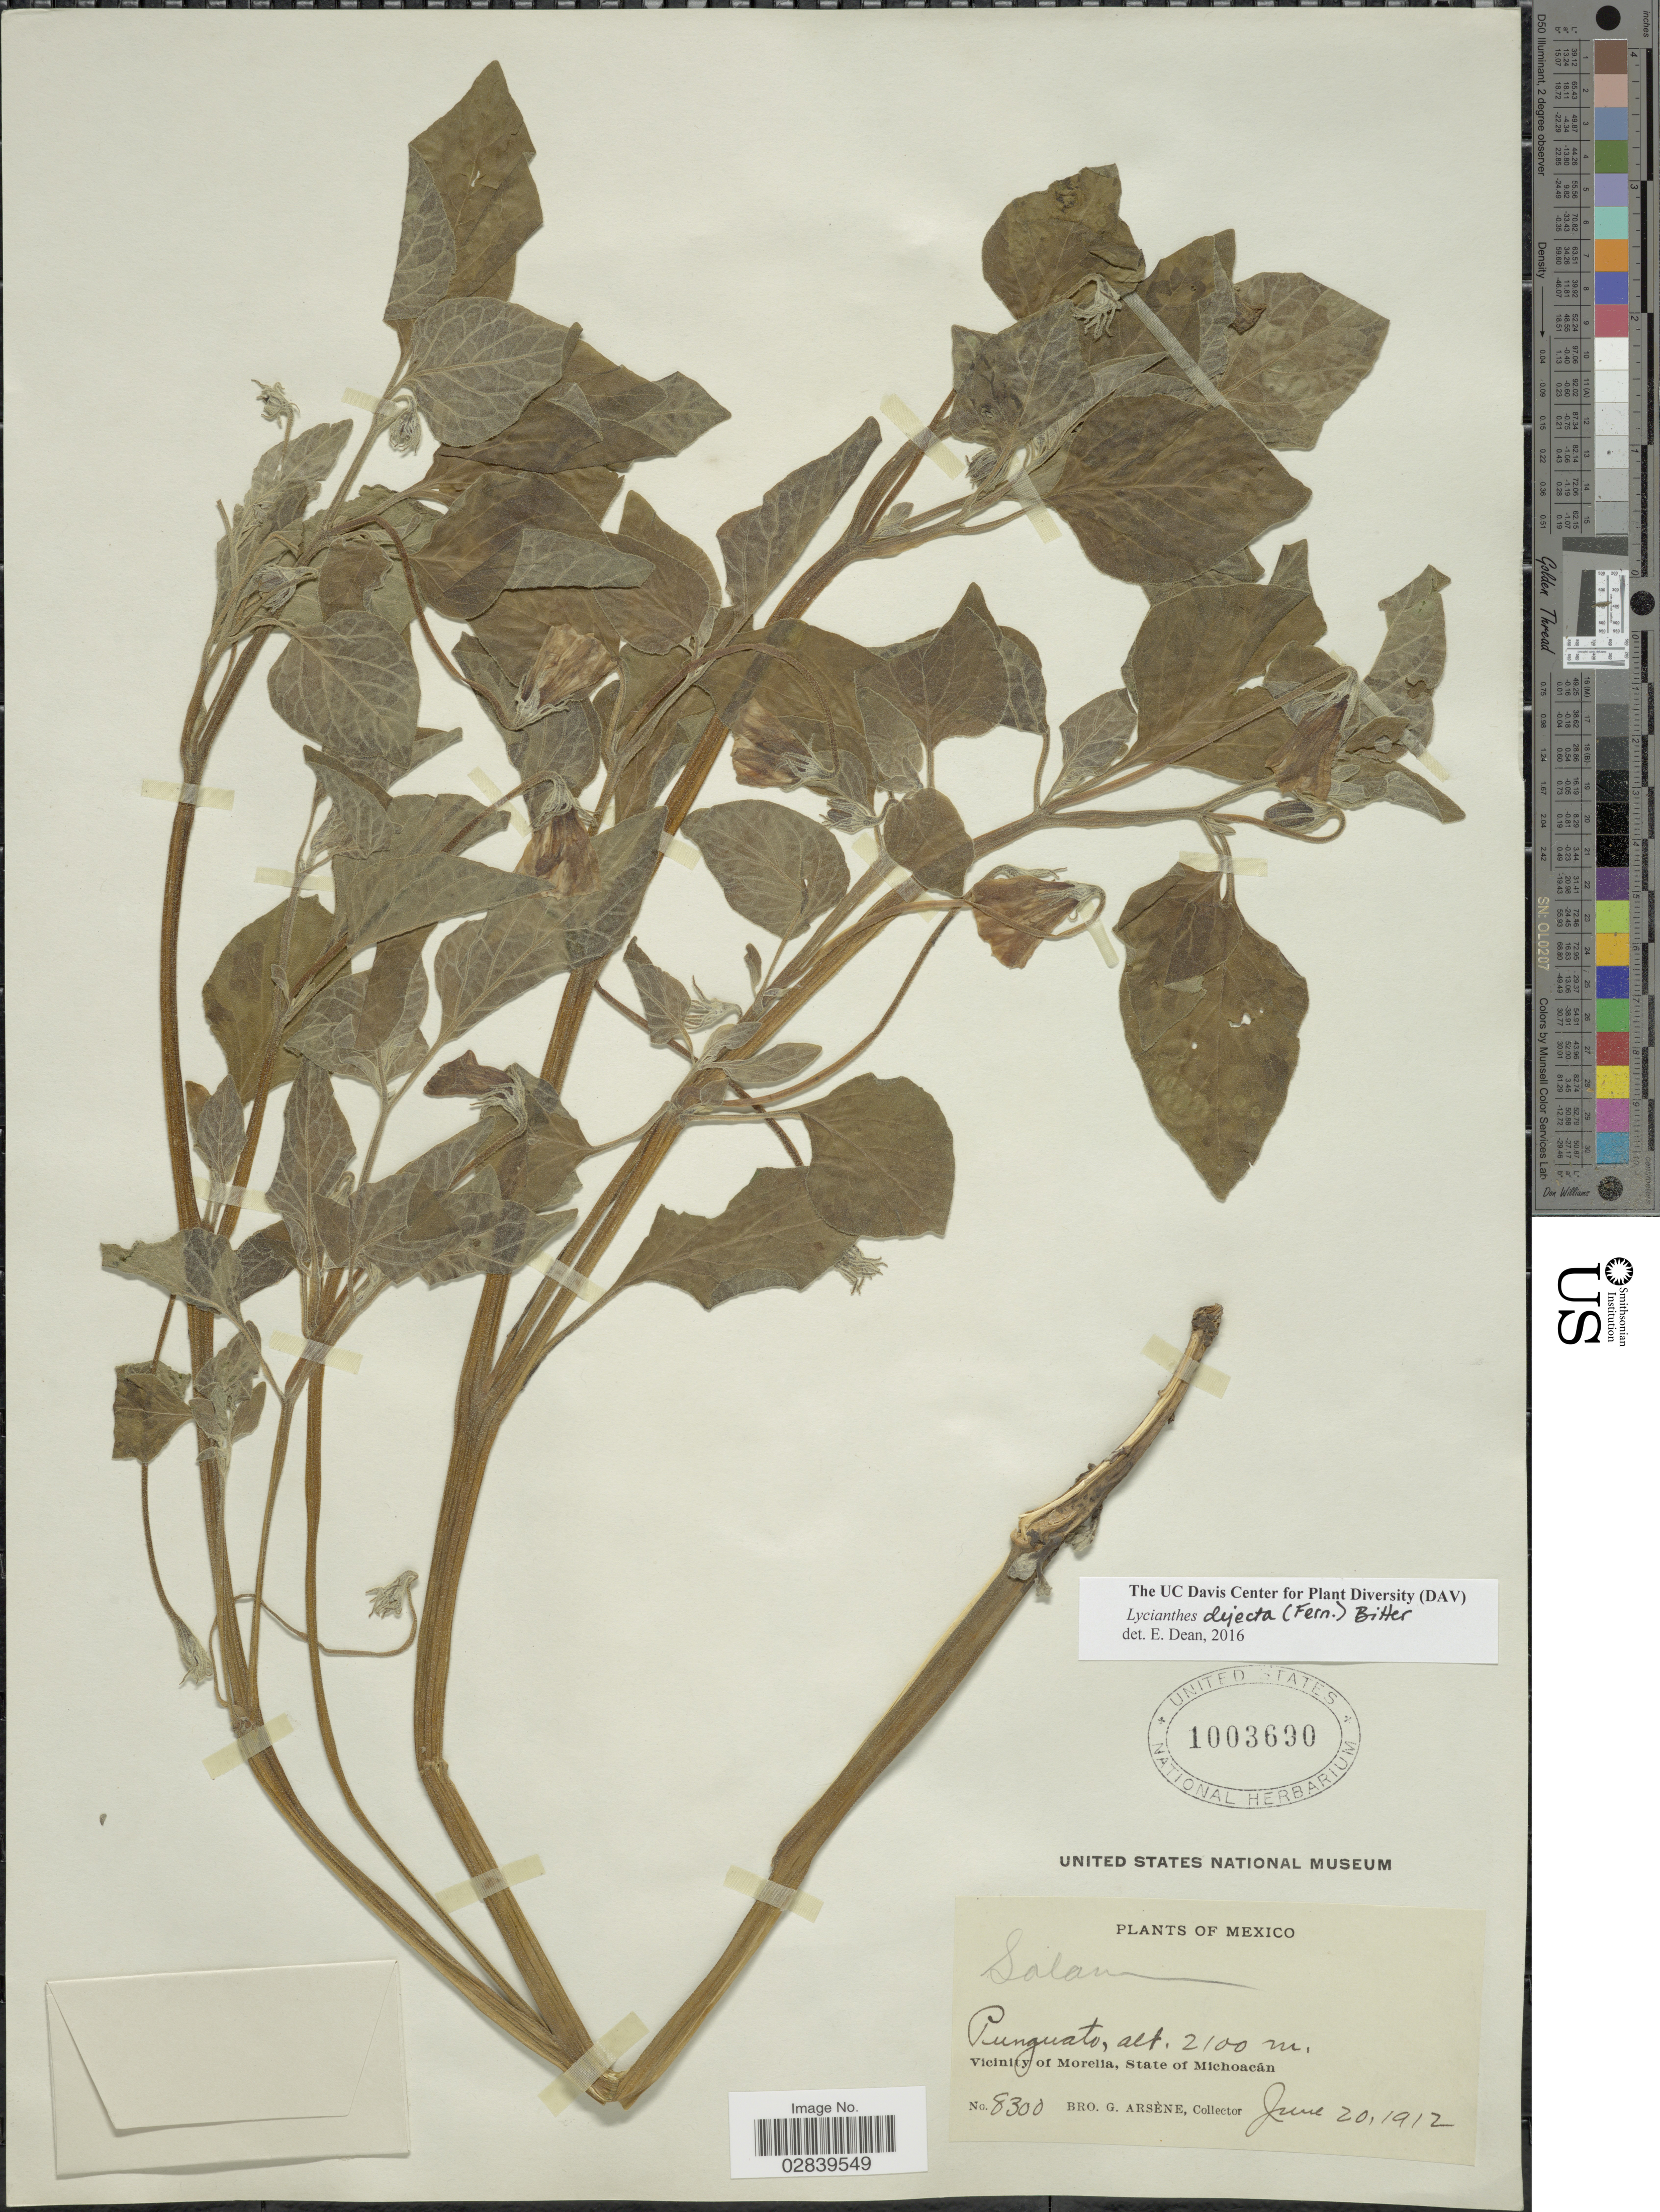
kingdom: Plantae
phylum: Tracheophyta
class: Magnoliopsida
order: Solanales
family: Solanaceae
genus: Lycianthes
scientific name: Lycianthes dejecta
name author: (Fernald) Bitter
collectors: Bro. G. Arsène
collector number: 8300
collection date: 1912-06-20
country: Mexico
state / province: Michoacán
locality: Punguato, Vicinity of Morelia.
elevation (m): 2100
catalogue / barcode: US 1003690